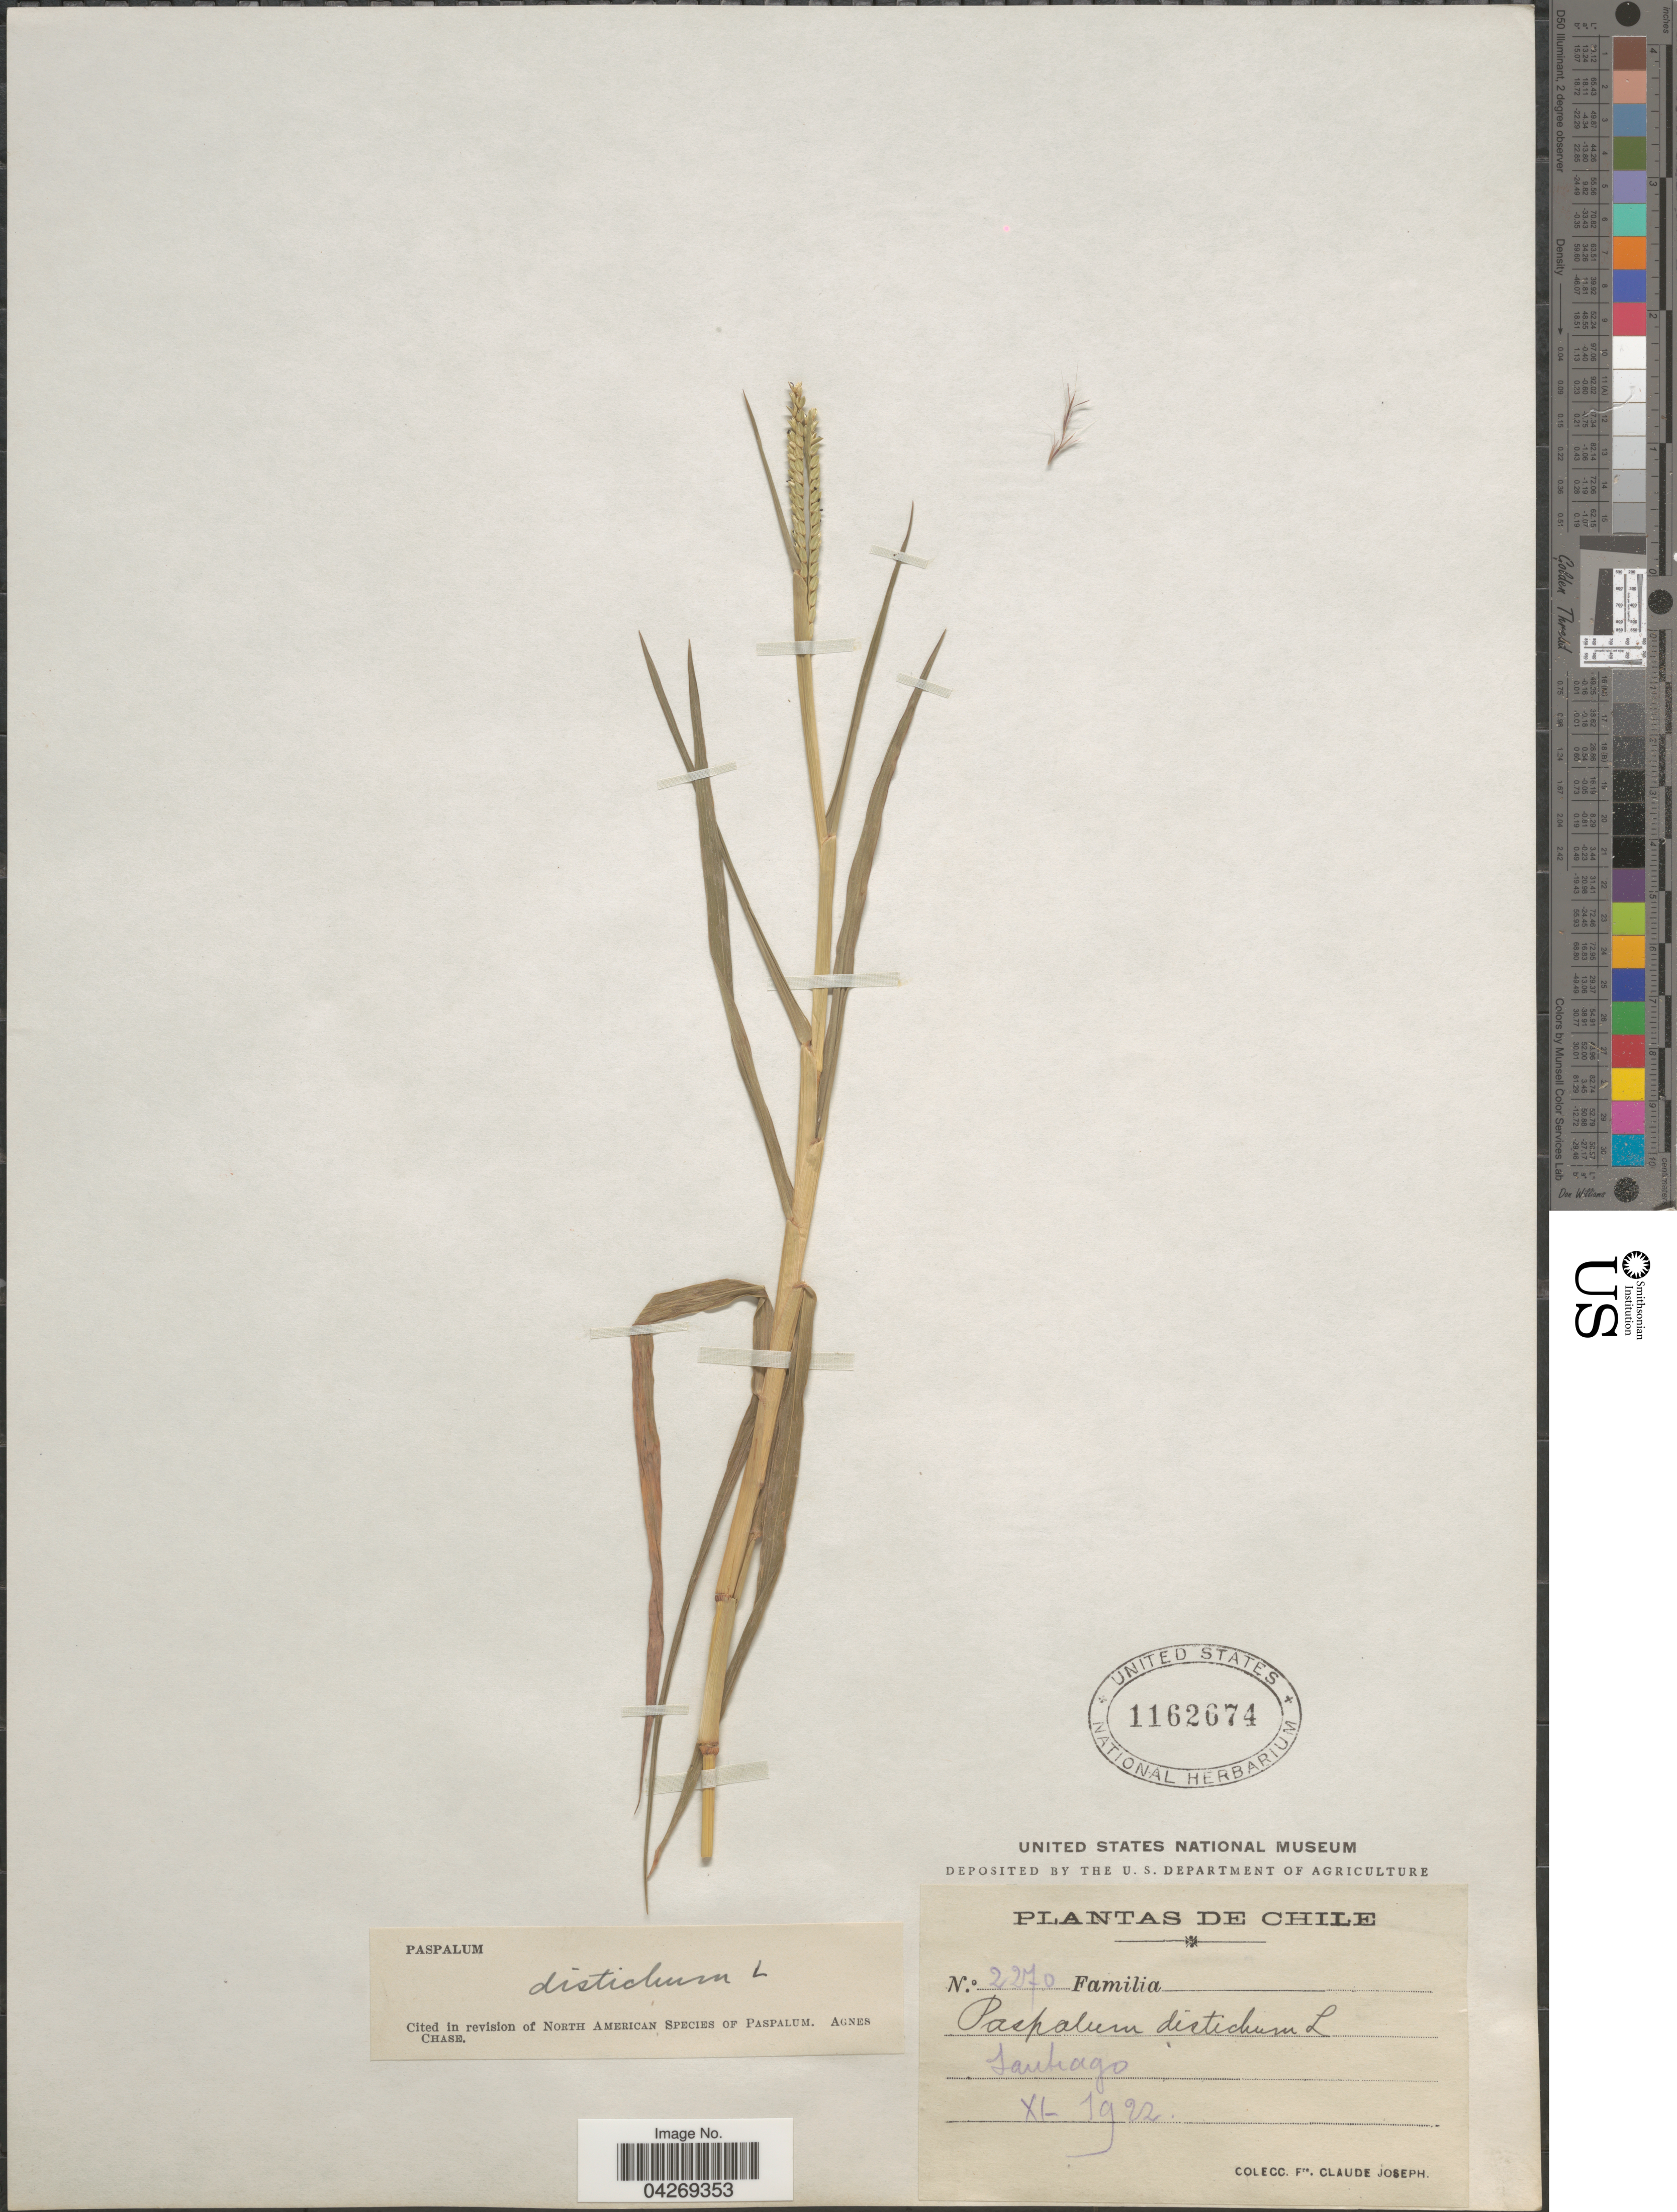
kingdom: Plantae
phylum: Tracheophyta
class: Liliopsida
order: Poales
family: Poaceae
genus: Paspalum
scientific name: Paspalum distichum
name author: L.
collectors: Bro. Claude-Joseph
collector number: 2270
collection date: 1922-11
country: Chile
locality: Santiago.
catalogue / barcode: US 1162674